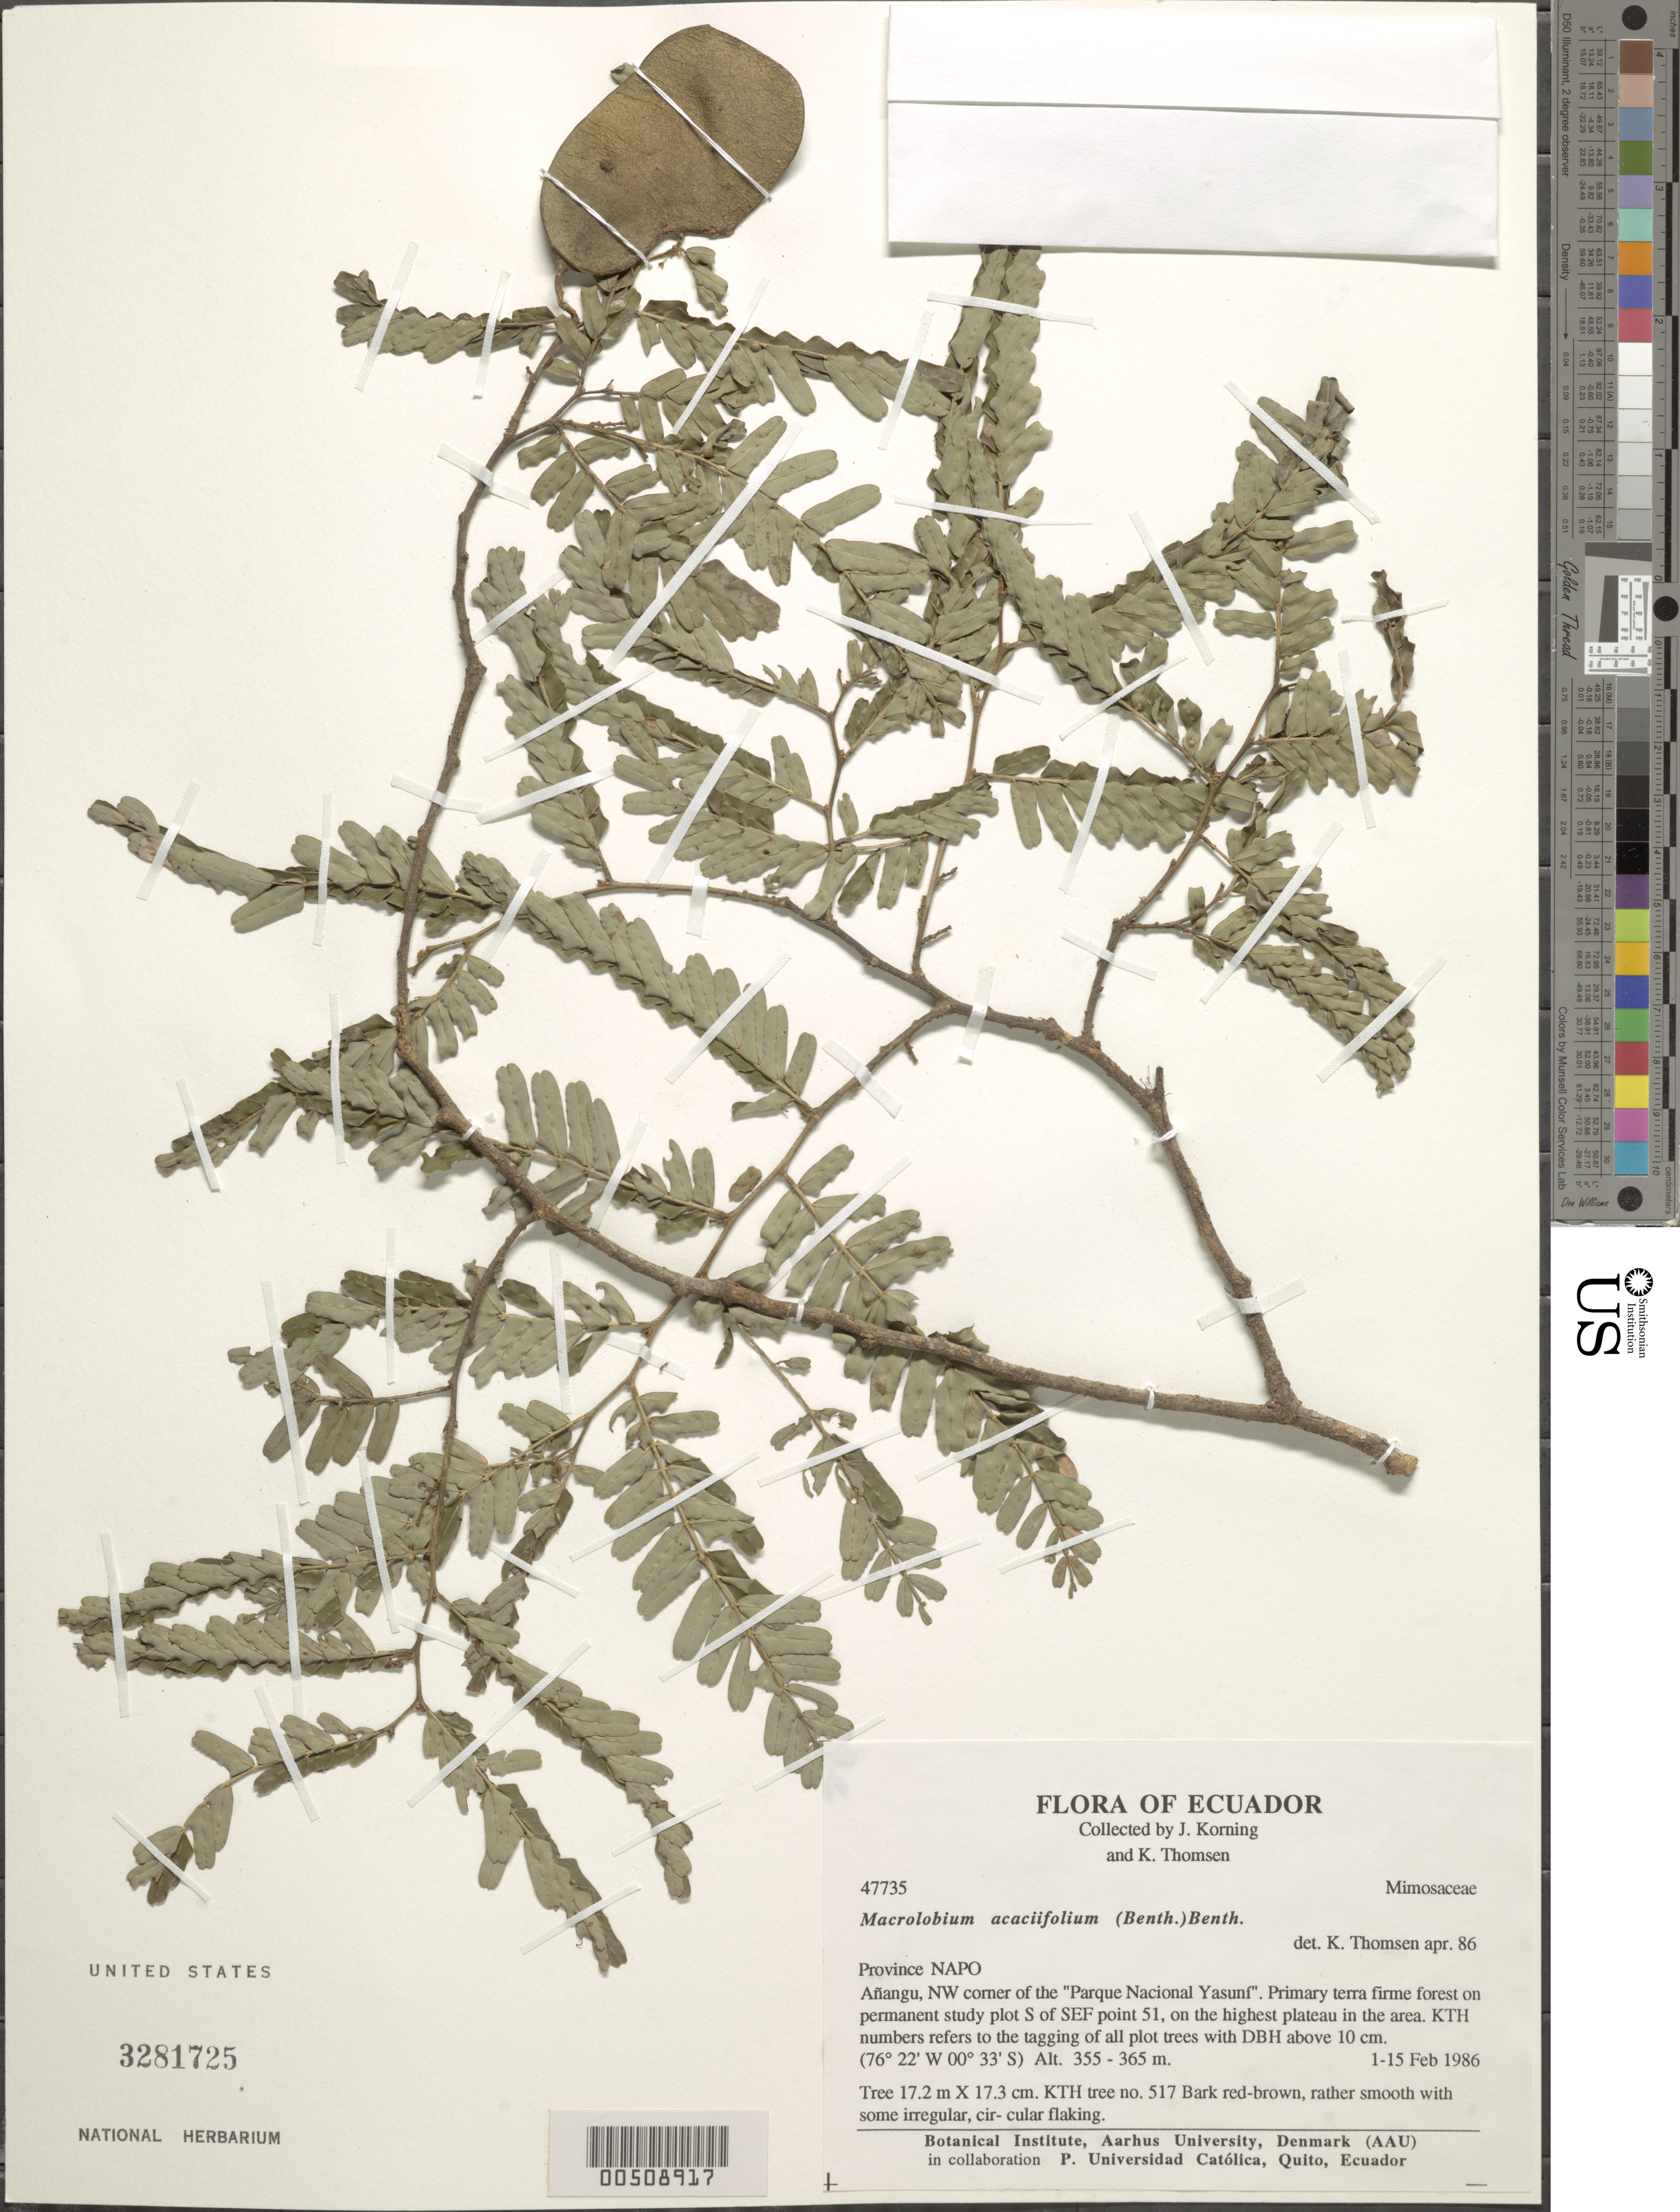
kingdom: Plantae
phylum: Tracheophyta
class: Magnoliopsida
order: Fabales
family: Fabaceae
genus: Macrolobium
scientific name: Macrolobium machaerioides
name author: Killip & J.F. Macbr.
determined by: Trujillo, A. M.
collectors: J. Korning & K. Thomsen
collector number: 47735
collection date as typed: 01 Feb 1986 to 15 Feb 1986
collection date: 1986-02-01/1986-02-15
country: Ecuador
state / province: Napo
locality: Anangu, nw corner of yasuni National Park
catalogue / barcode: US 3281725